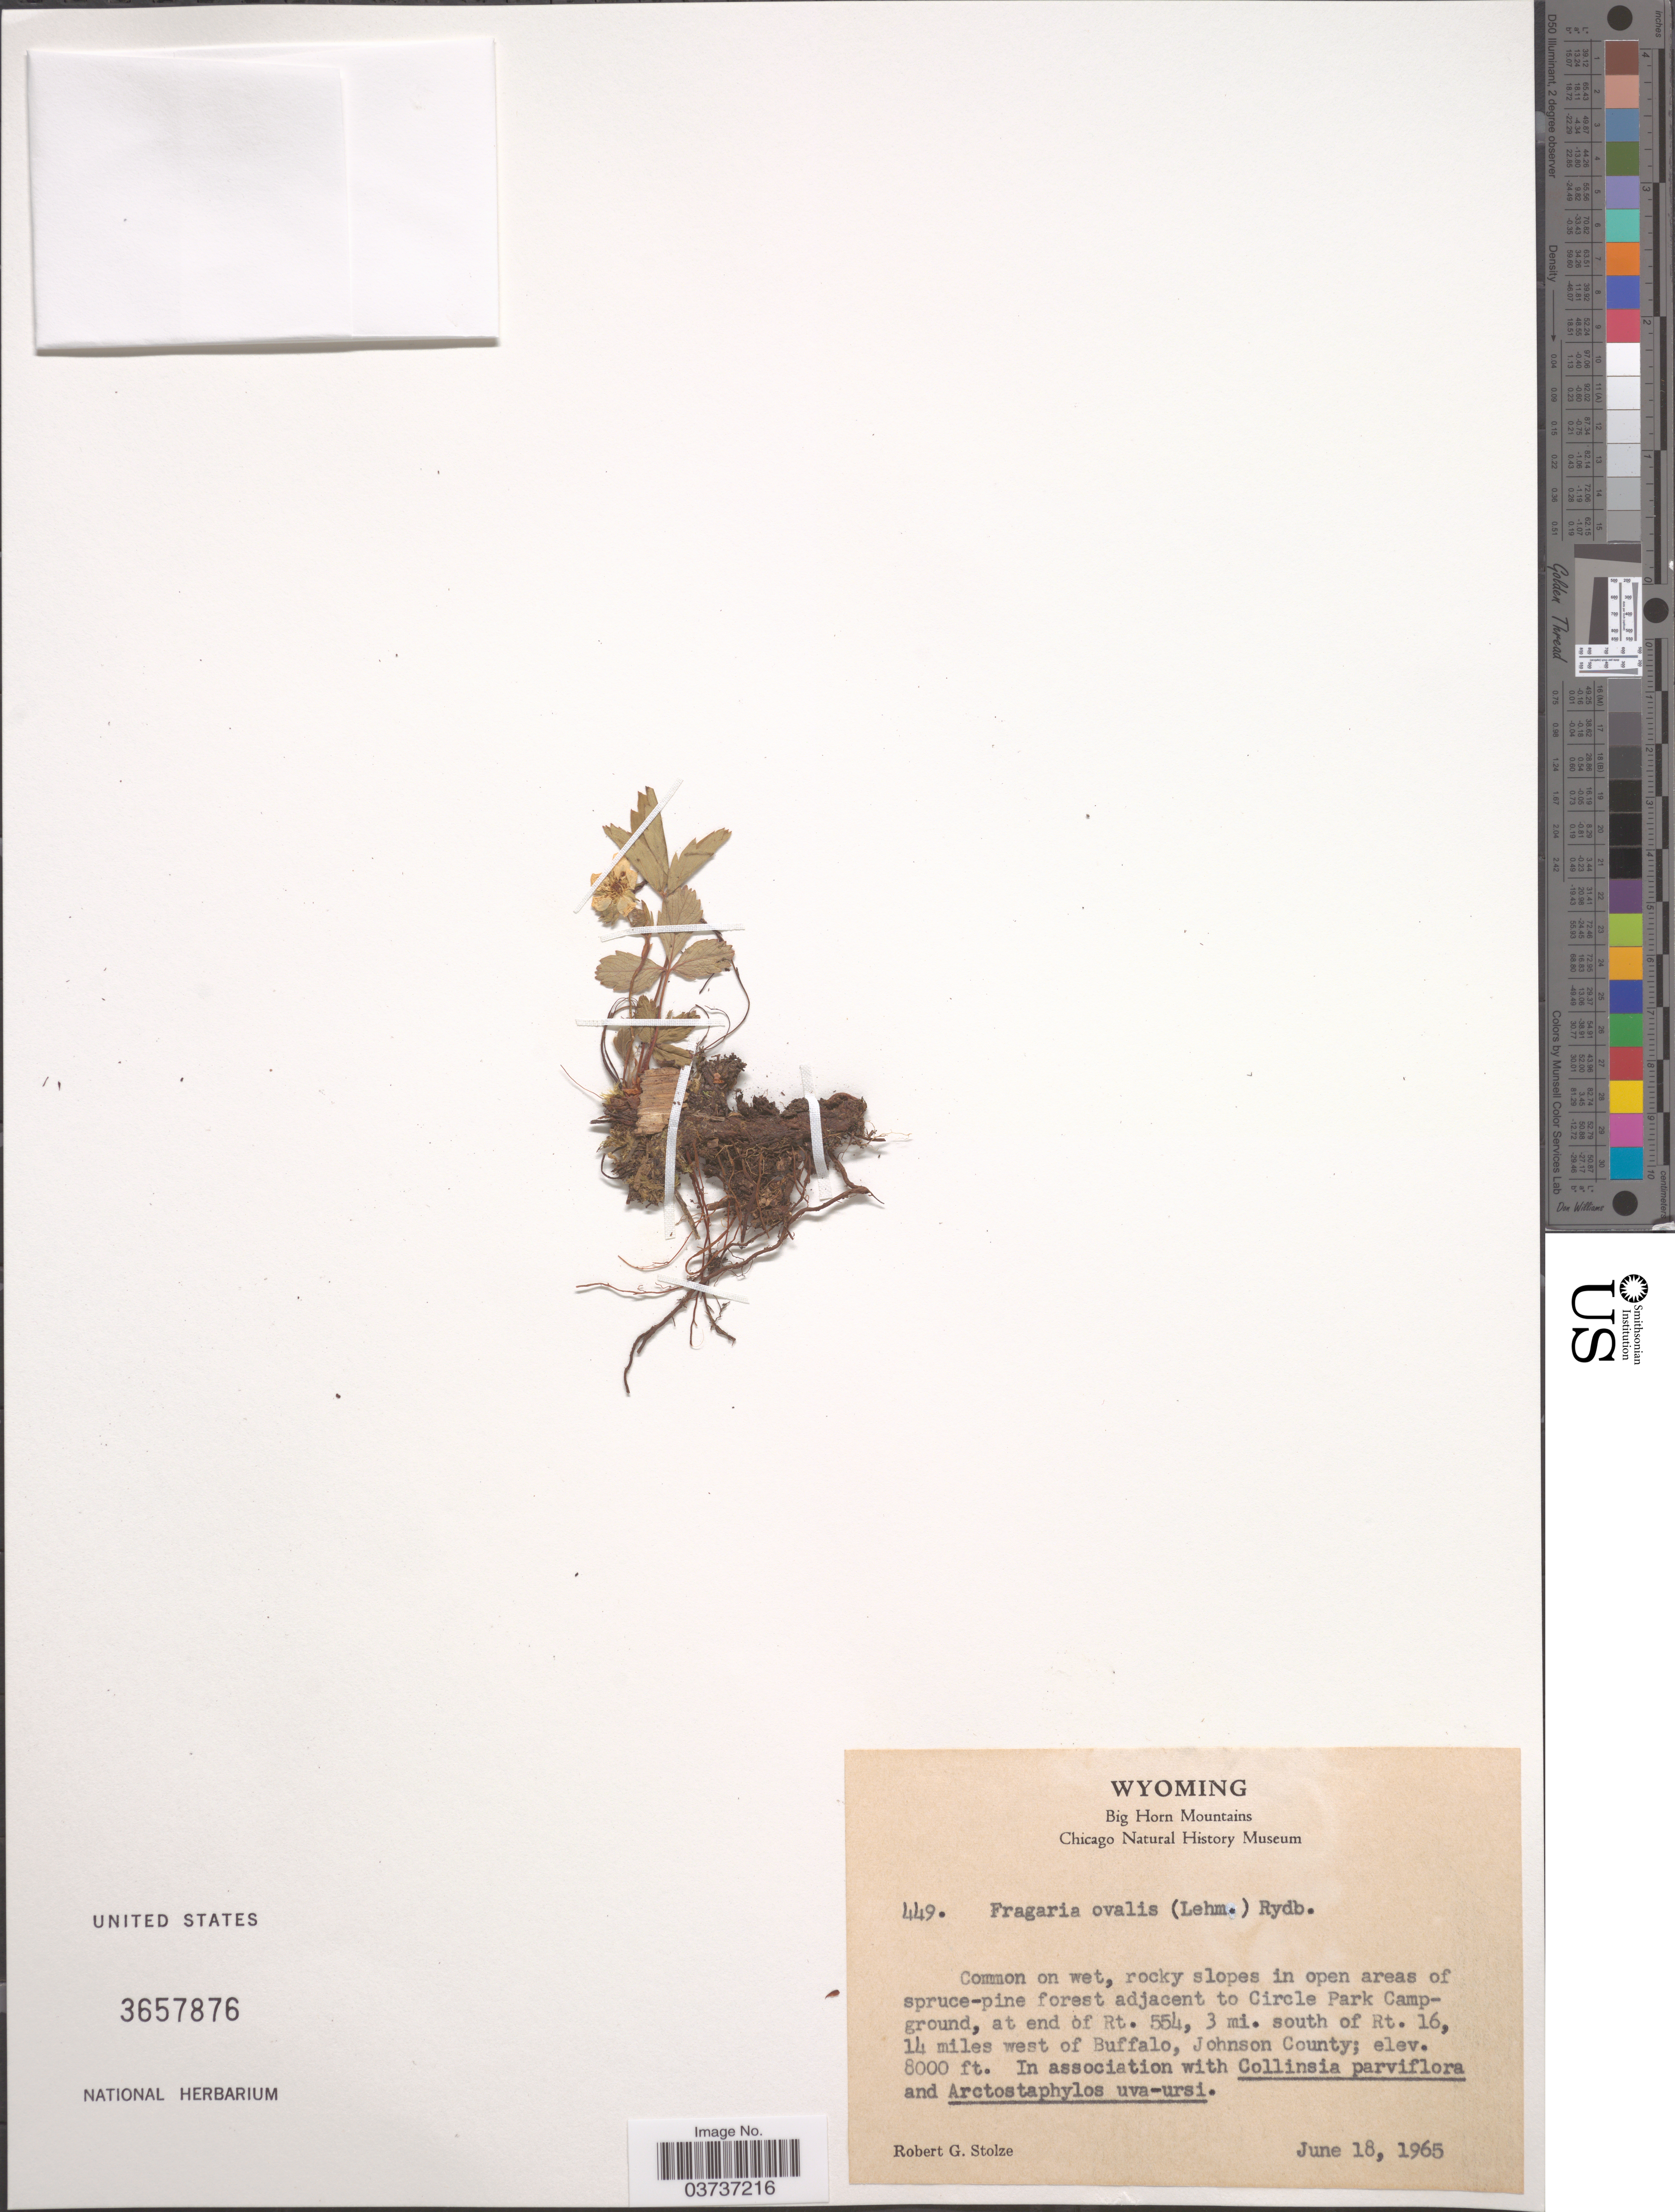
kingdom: Plantae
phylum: Tracheophyta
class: Magnoliopsida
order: Rosales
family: Rosaceae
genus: Fragaria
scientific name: Fragaria ovalis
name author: Rydb.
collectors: R. G. Stolze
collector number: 449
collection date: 1965-06-18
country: United States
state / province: Wyoming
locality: Big Horn Mountains. Circle Park Campground, at end of Rt. 554, 3 mi. south of Rt. 16, 14 miles west of Buffalo, Johnson County.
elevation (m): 2438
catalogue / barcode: US 3657876